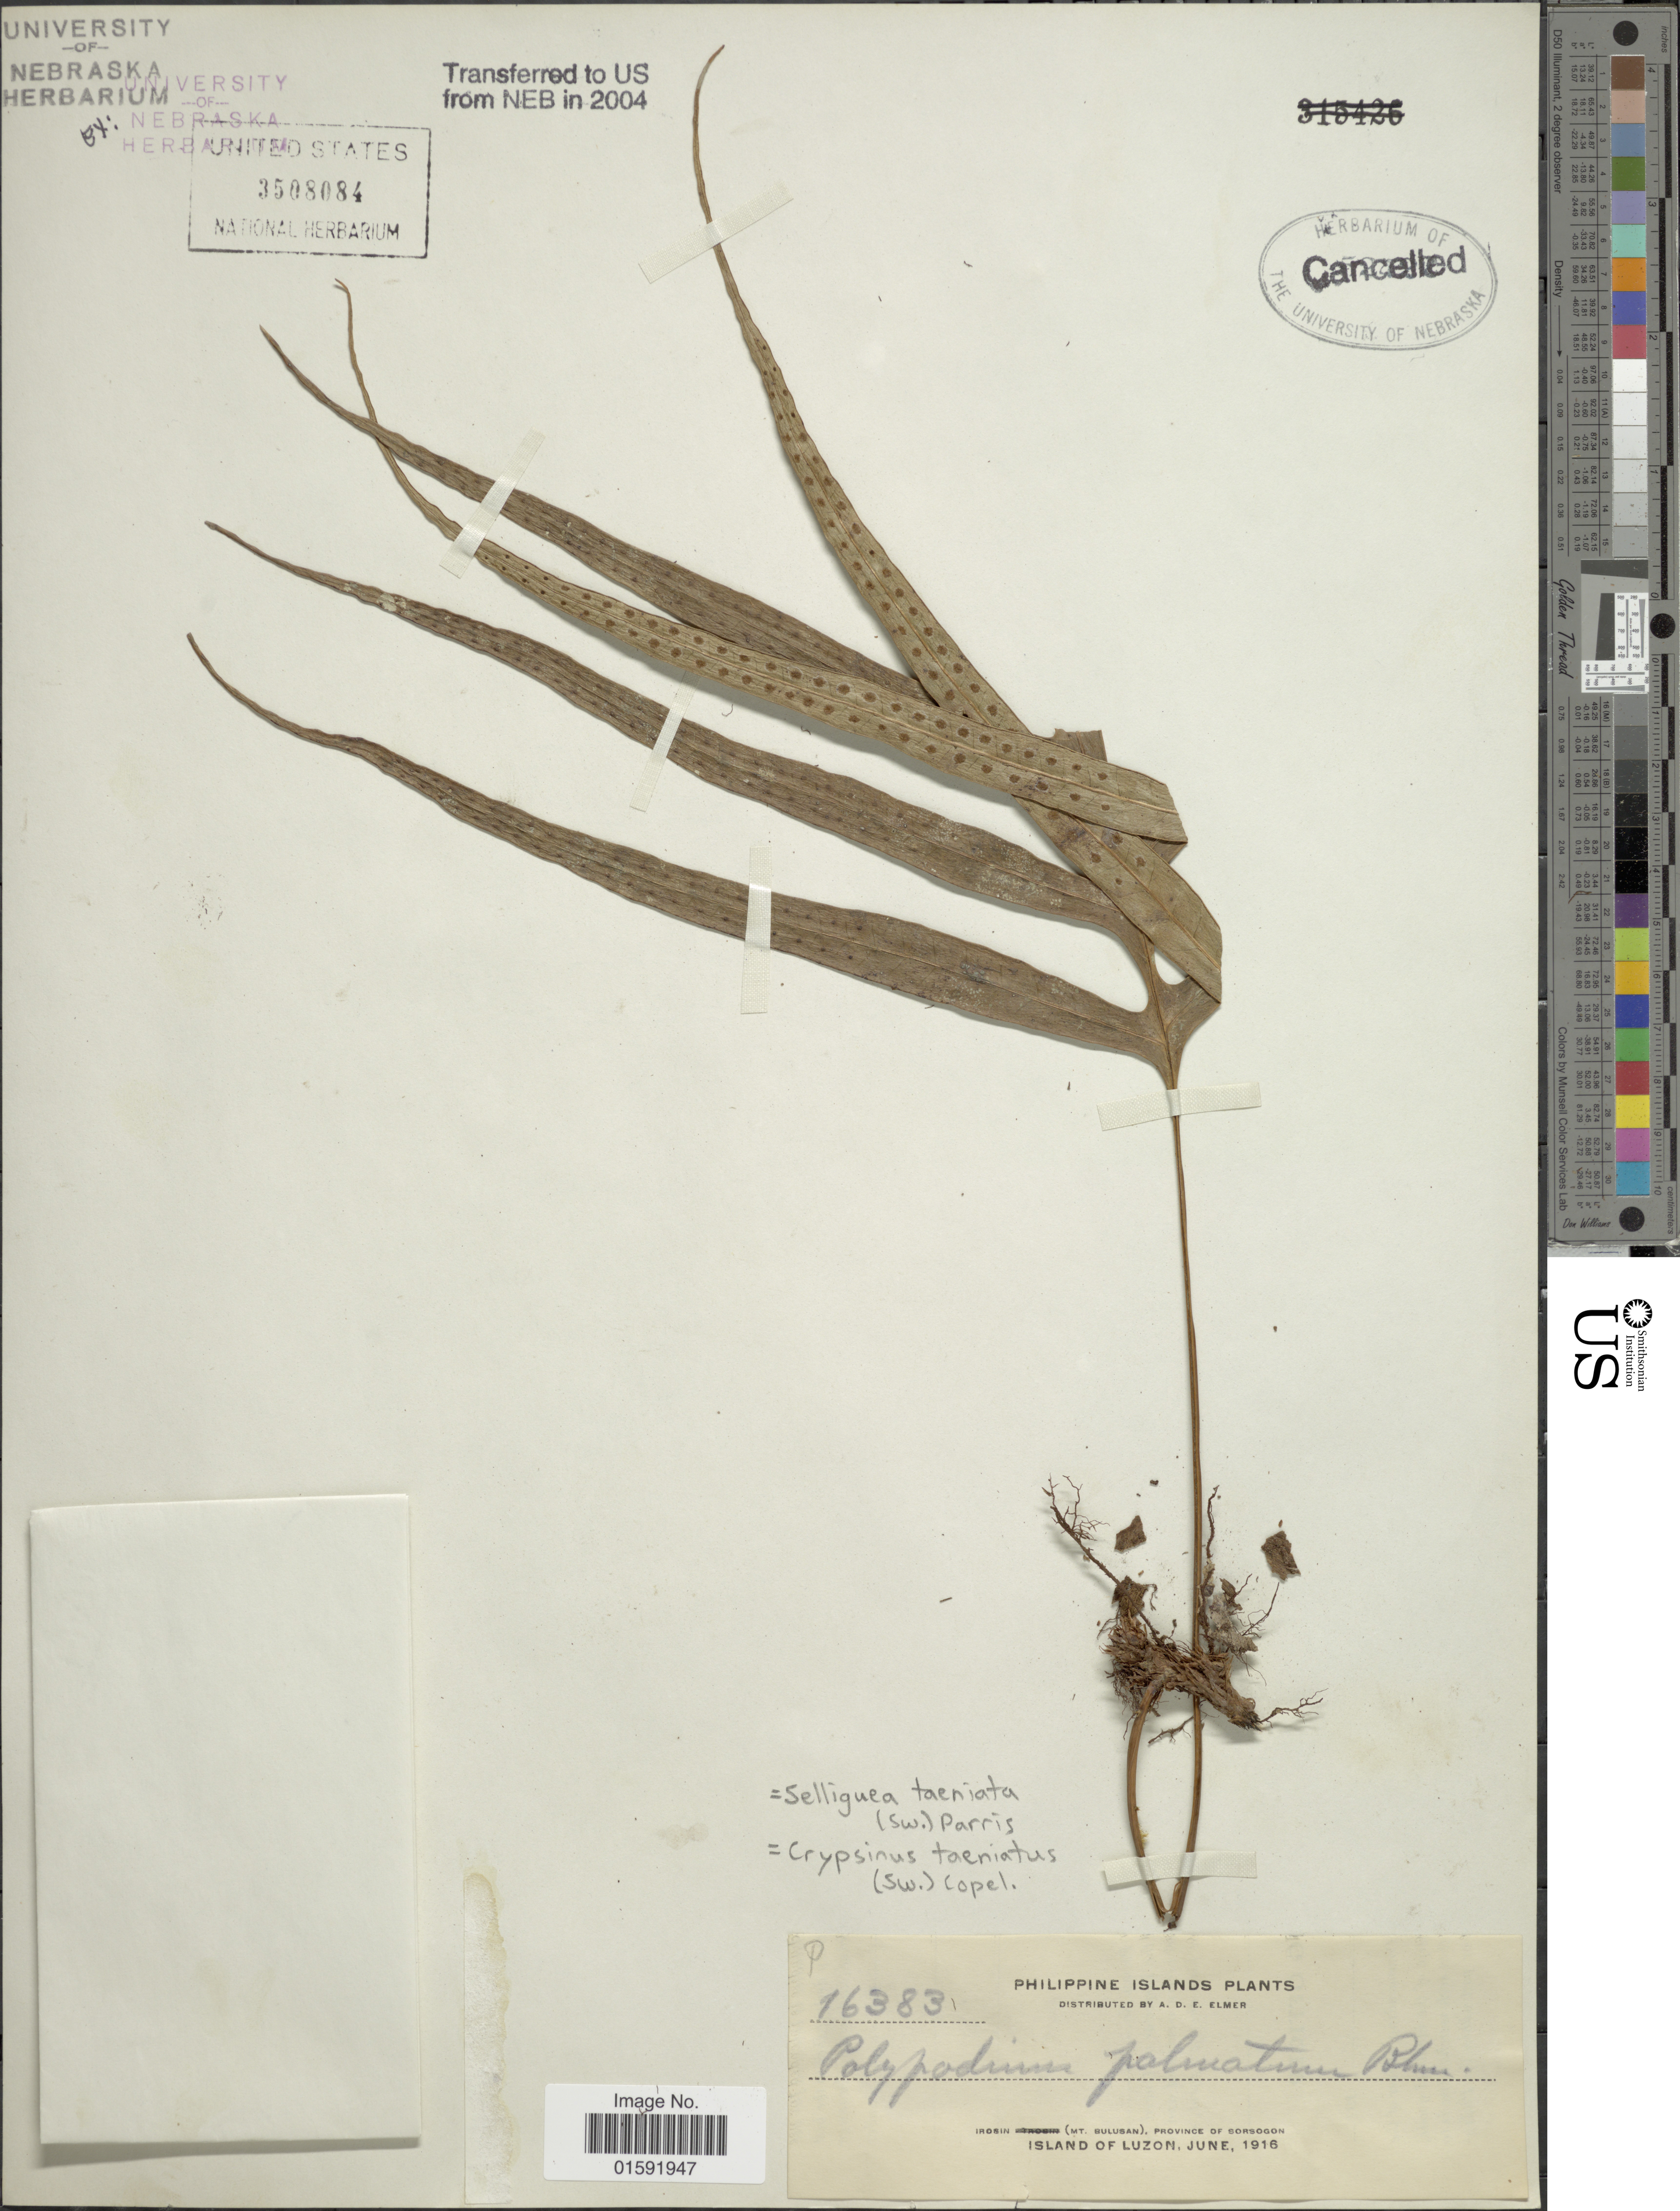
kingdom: Plantae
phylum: Tracheophyta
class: Polypodiopsida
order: Polypodiales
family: Polypodiaceae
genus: Selliguea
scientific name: Selliguea taeniata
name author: Parris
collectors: A. D. E. Elmer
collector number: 16383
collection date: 1916-06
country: Philippines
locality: Irosin (Mt. Bulusan), Province of Sorsogon, Island of Luzon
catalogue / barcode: US 3508084